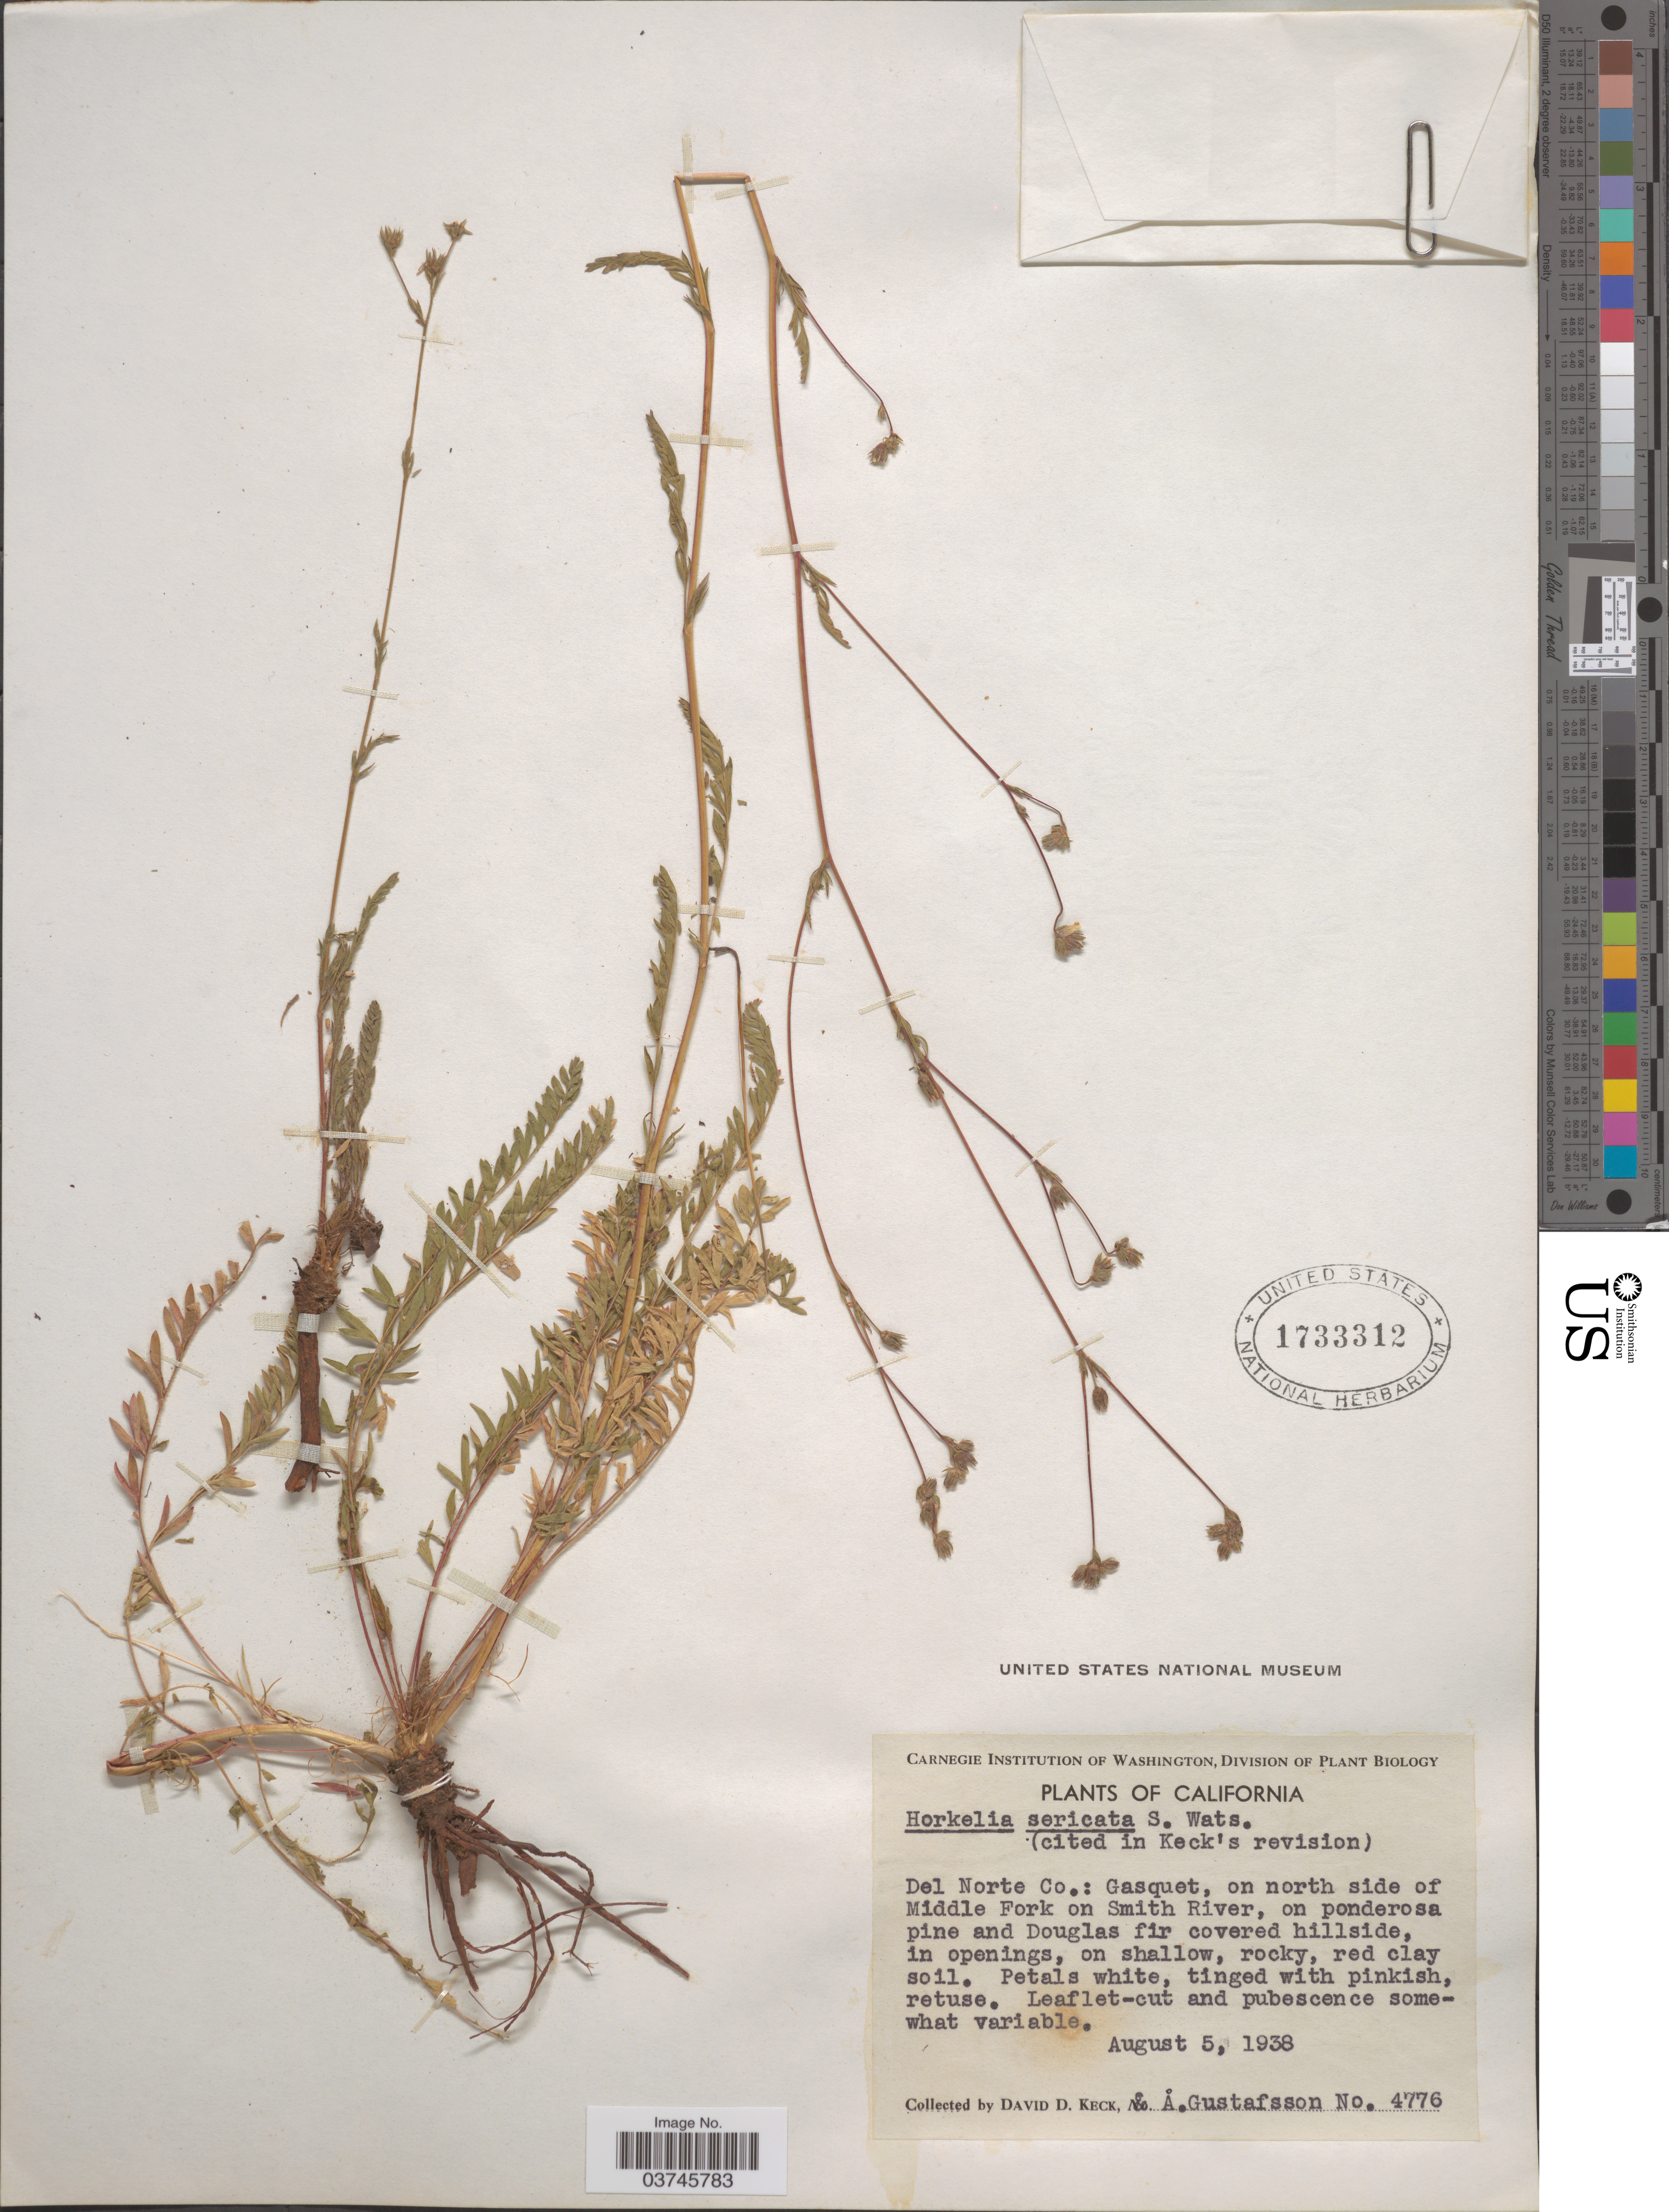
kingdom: Plantae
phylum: Tracheophyta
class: Magnoliopsida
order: Rosales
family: Rosaceae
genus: Potentilla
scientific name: Potentilla sericata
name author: (S. Watson) Greene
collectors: D. D. Keck & A. Gustafsson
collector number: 4776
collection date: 1938-08-05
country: United States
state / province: California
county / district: Del Norte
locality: Del Norte Co.: Gasquet, on north side of Middle Fork on Smith River, on ponderosa pine and Douglas fir covered hillside.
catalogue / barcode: US 1733312